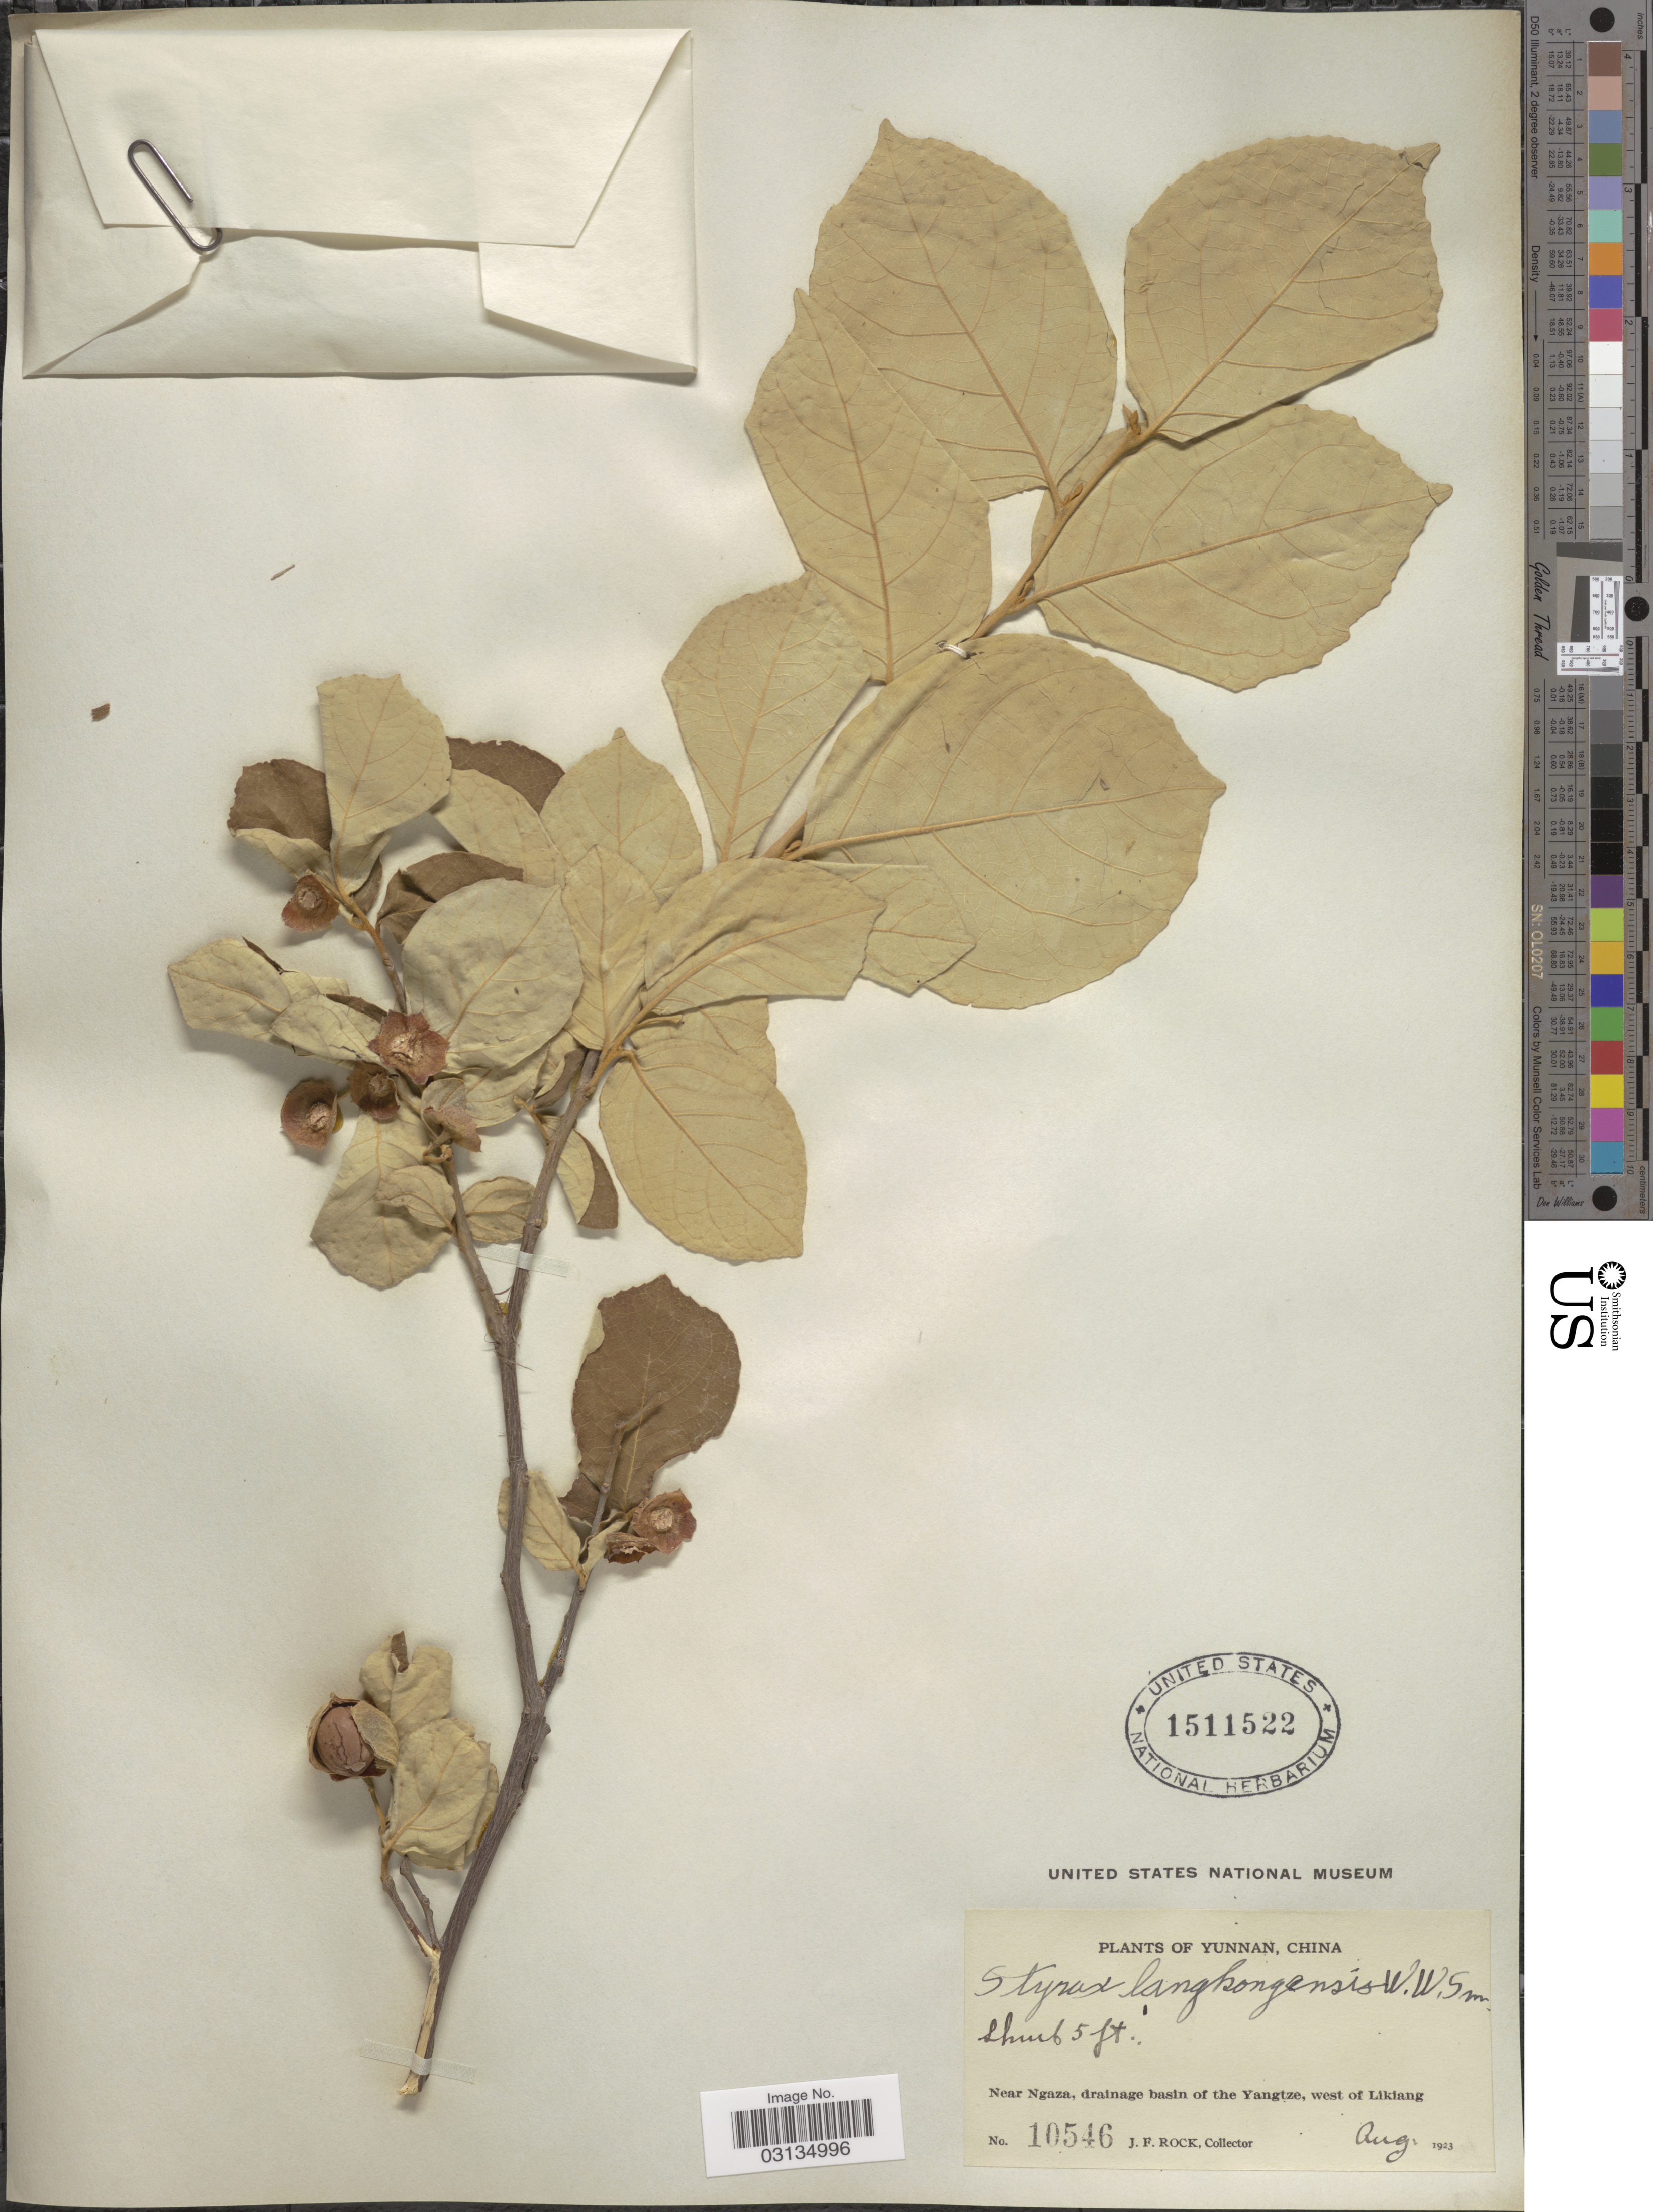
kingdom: Plantae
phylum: Tracheophyta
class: Magnoliopsida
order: Ericales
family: Styracaceae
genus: Styrax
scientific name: Styrax langkongensis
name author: W.W. Sm.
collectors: J. Rock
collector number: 10546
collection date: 1923-08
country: China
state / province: Yunnan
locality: Near Ngaza, drainage basin of the Yangtze, west of Likiang.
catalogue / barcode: US 1511522